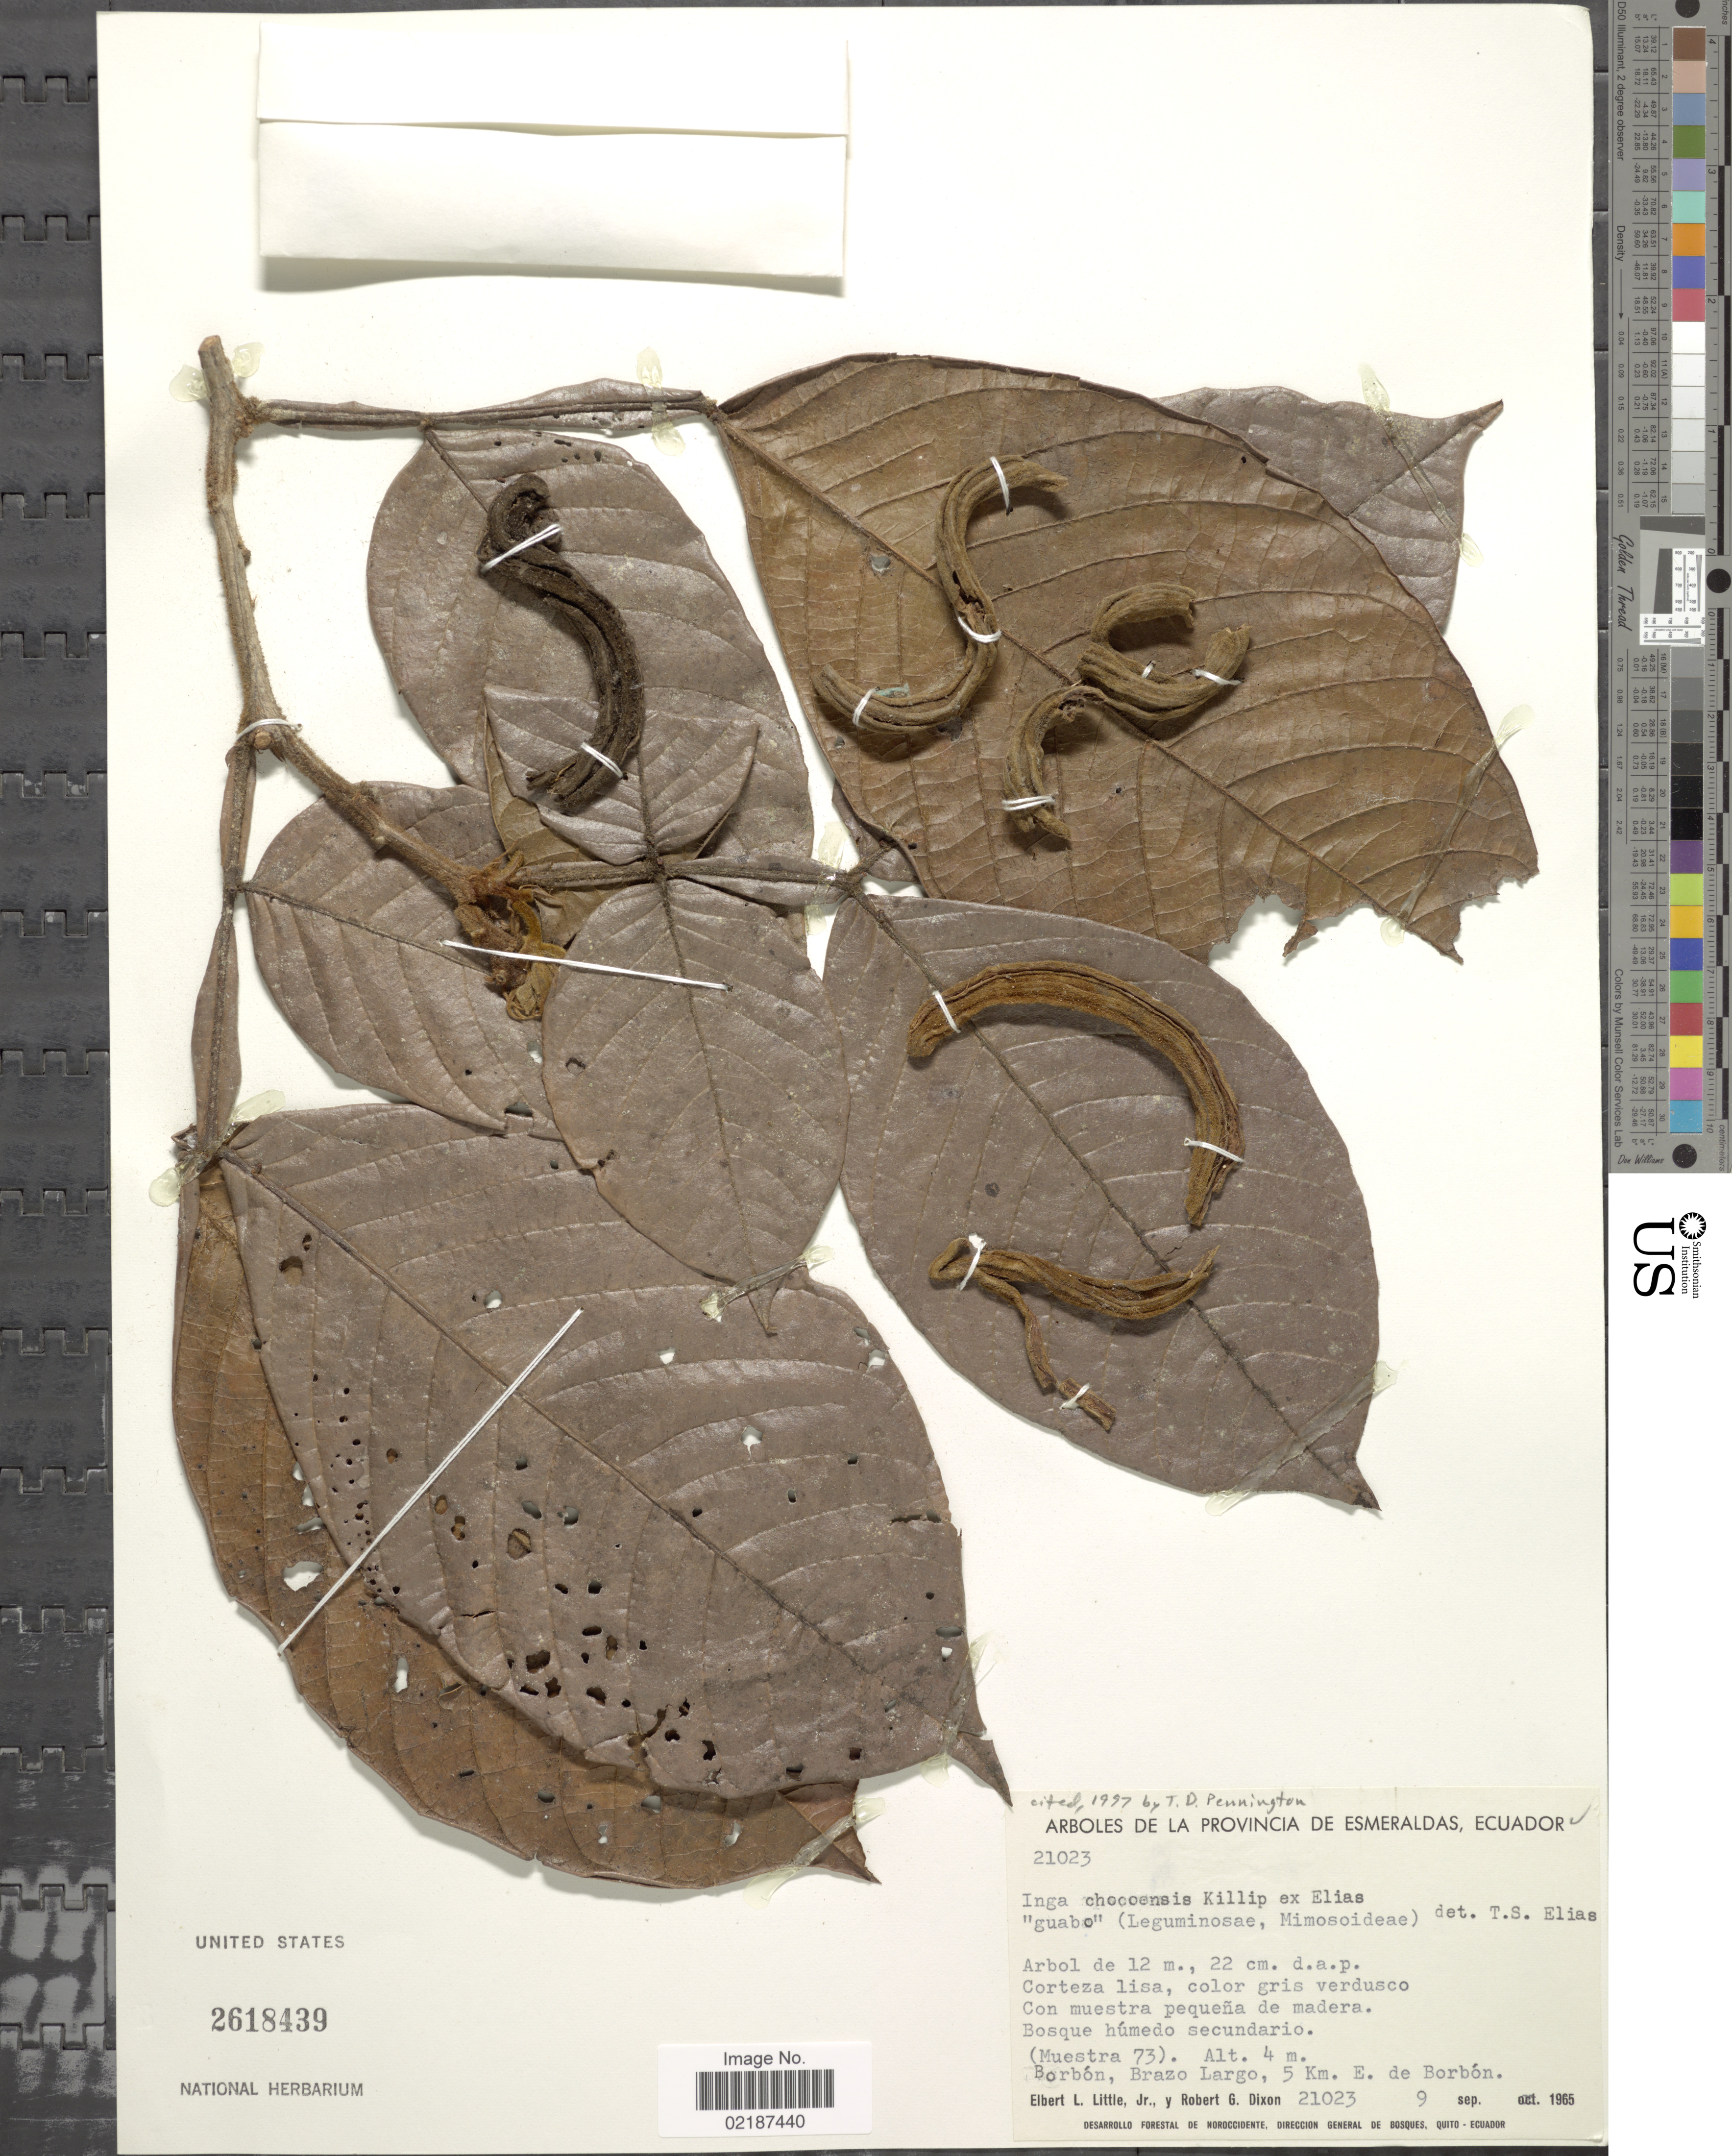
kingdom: Plantae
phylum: Tracheophyta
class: Magnoliopsida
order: Fabales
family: Fabaceae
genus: Inga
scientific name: Inga chocoensis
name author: Killip ex T.S. Elias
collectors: E. L. Little & R. G. Dixon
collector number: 21023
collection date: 1965-10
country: Ecuador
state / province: Esmeraldas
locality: La provincia de Esmeraldas. (Muestra 73). Borbon, Brazo Largo, 5 Km. E. de Borbon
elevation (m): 4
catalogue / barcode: US 2618439